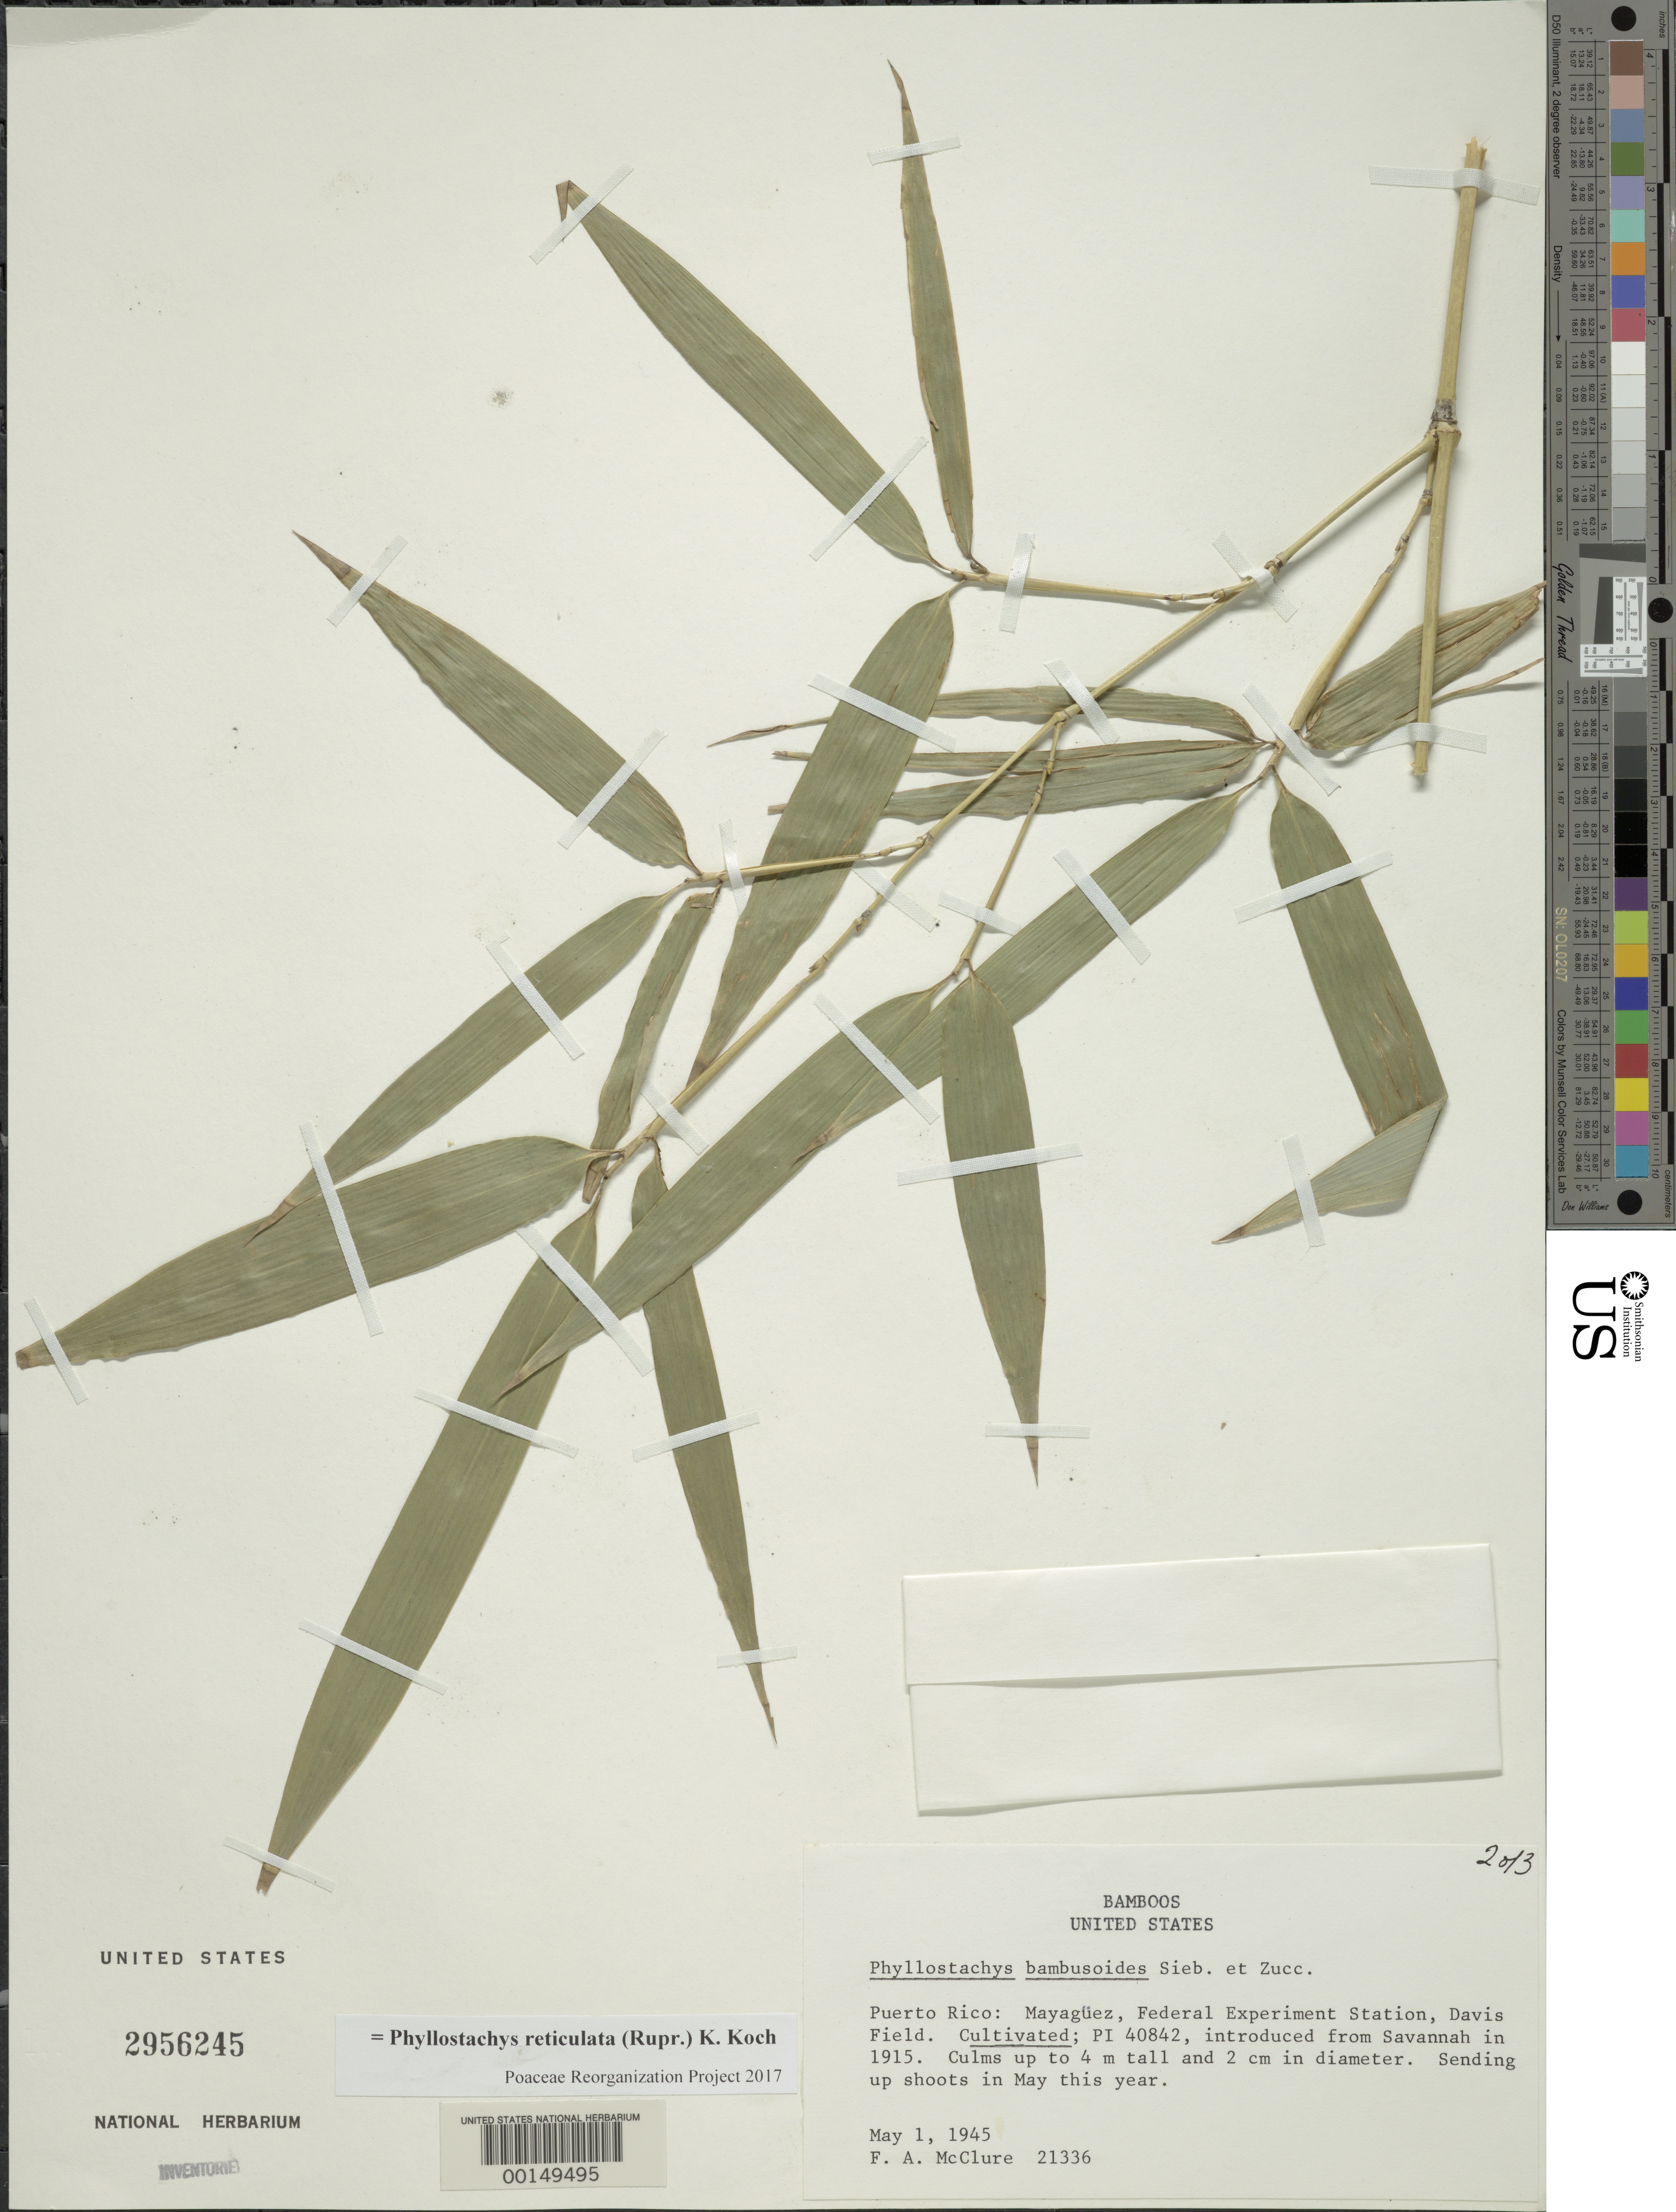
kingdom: Plantae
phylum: Tracheophyta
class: Liliopsida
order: Poales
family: Poaceae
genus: Phyllostachys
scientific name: Phyllostachys reticulata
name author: (Rupr.) K. Koch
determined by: Poaceae Reorganization Project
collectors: F. A. McClure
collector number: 21336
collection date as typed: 01 May 1945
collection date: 1945-05-01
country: Puerto Rico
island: Greater Antilles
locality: Sierra de Naguabo ad Rio Blanco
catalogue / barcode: US 2956245